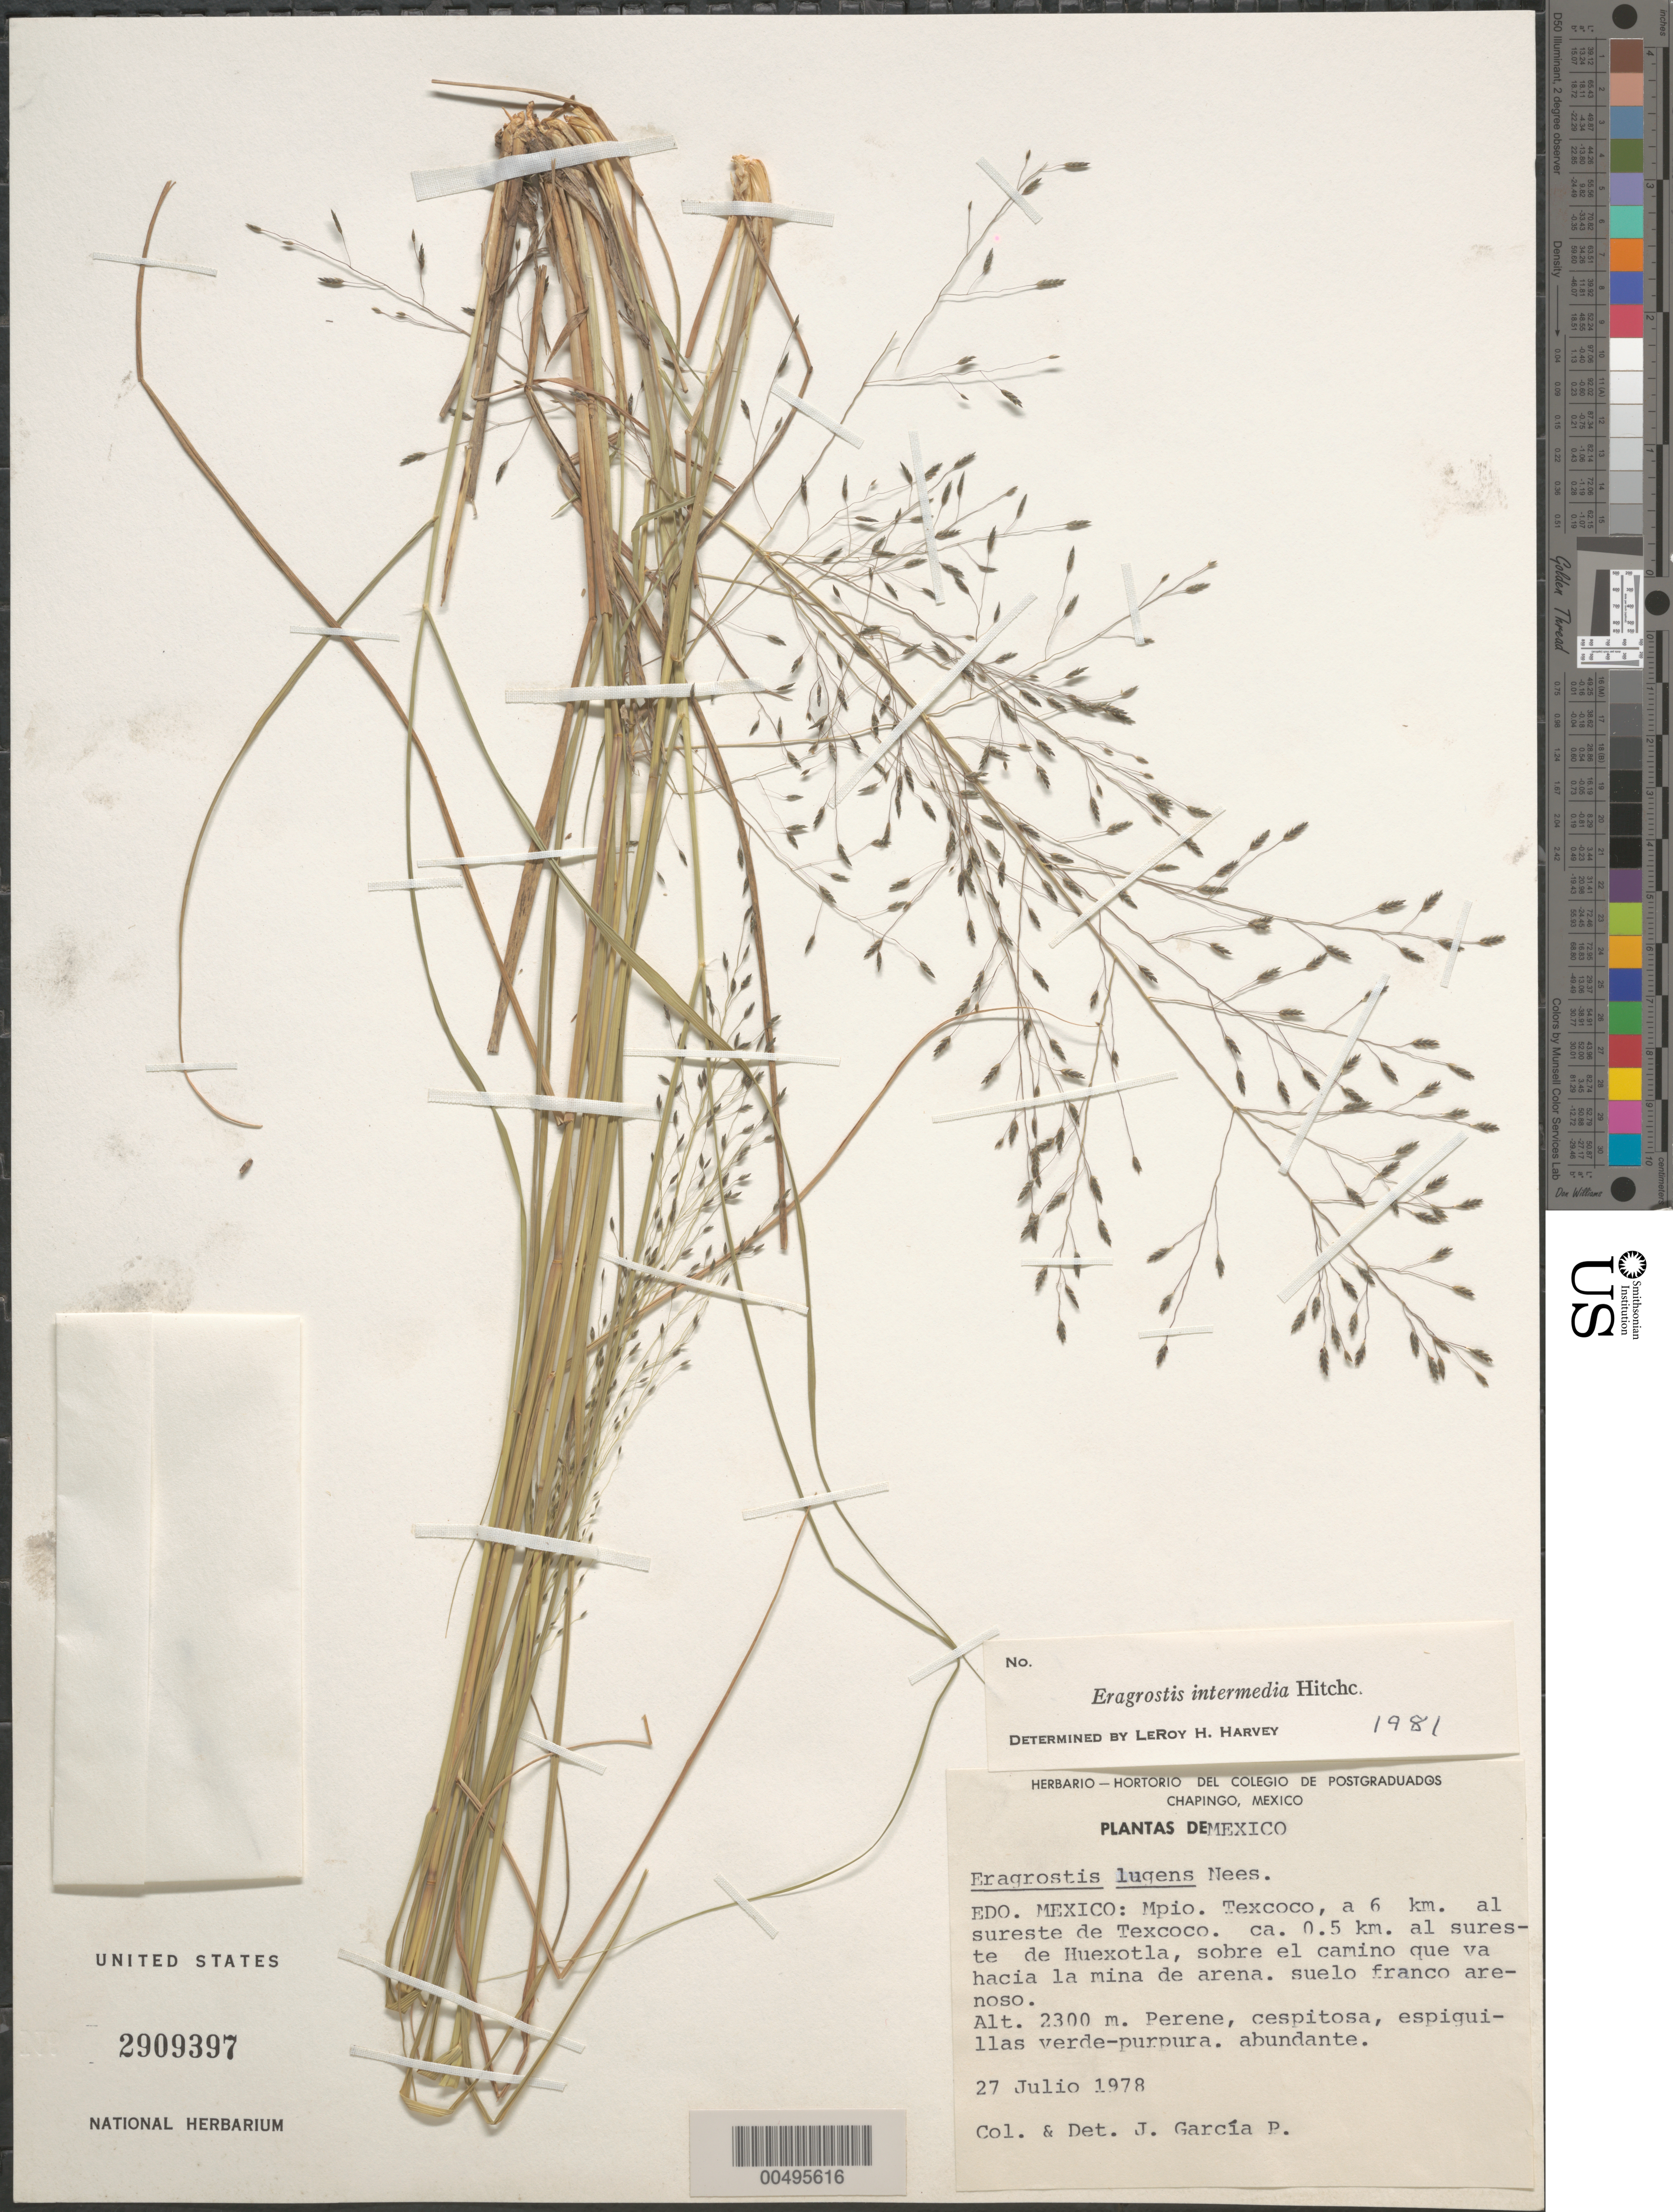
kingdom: Plantae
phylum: Tracheophyta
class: Liliopsida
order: Poales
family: Poaceae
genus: Eragrostis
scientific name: Eragrostis intermedia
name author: Hitchc.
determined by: Harvey, L. H.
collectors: J. D. García-Pérez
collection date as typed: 27 Jul 1978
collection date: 1978-07-27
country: Mexico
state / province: México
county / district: Texcoco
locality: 6 km SE of Texcoco, ca. 0.5 km SE of Huexotla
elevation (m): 2300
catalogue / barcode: US 2909397